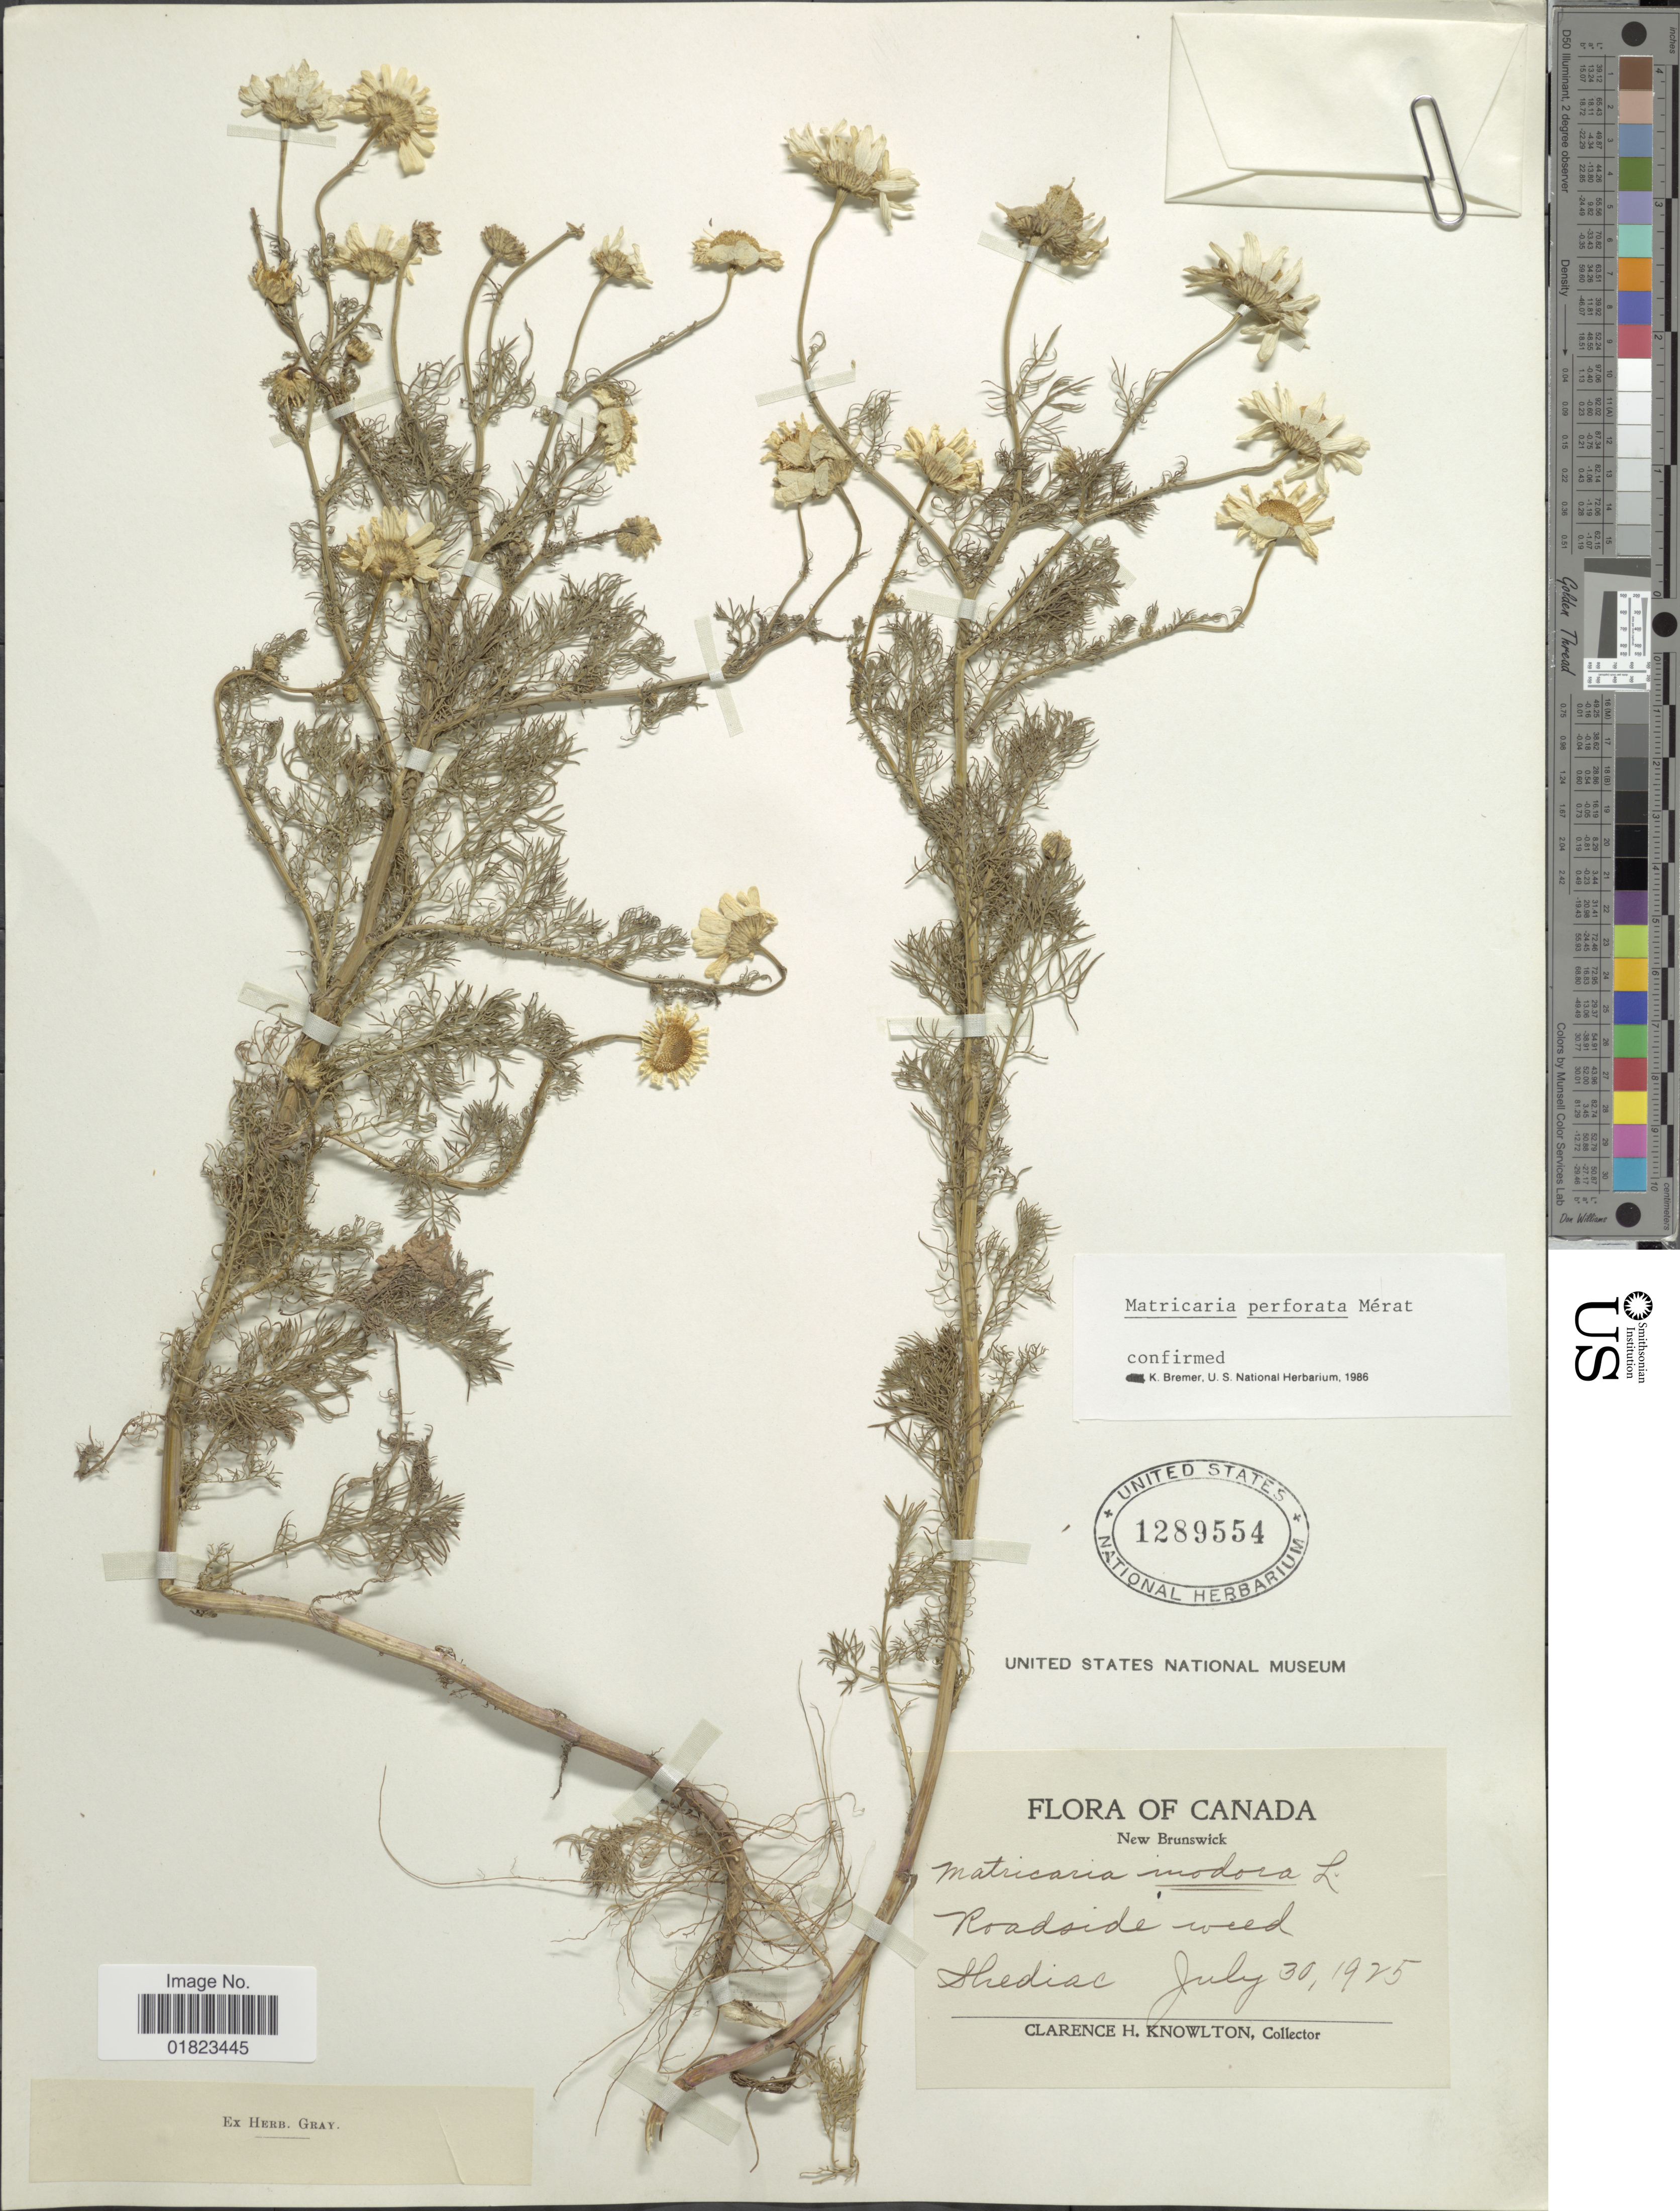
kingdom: Plantae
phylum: Tracheophyta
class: Magnoliopsida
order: Asterales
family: Asteraceae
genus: Tripleurospermum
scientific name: Tripleurospermum perforatum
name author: (Mérat) Laínz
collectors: C. H. Knowlton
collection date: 1925-07-30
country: Canada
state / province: New Brunswick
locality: Canada, New Brunswick. Roadside weed, Shediac.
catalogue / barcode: US 1289554